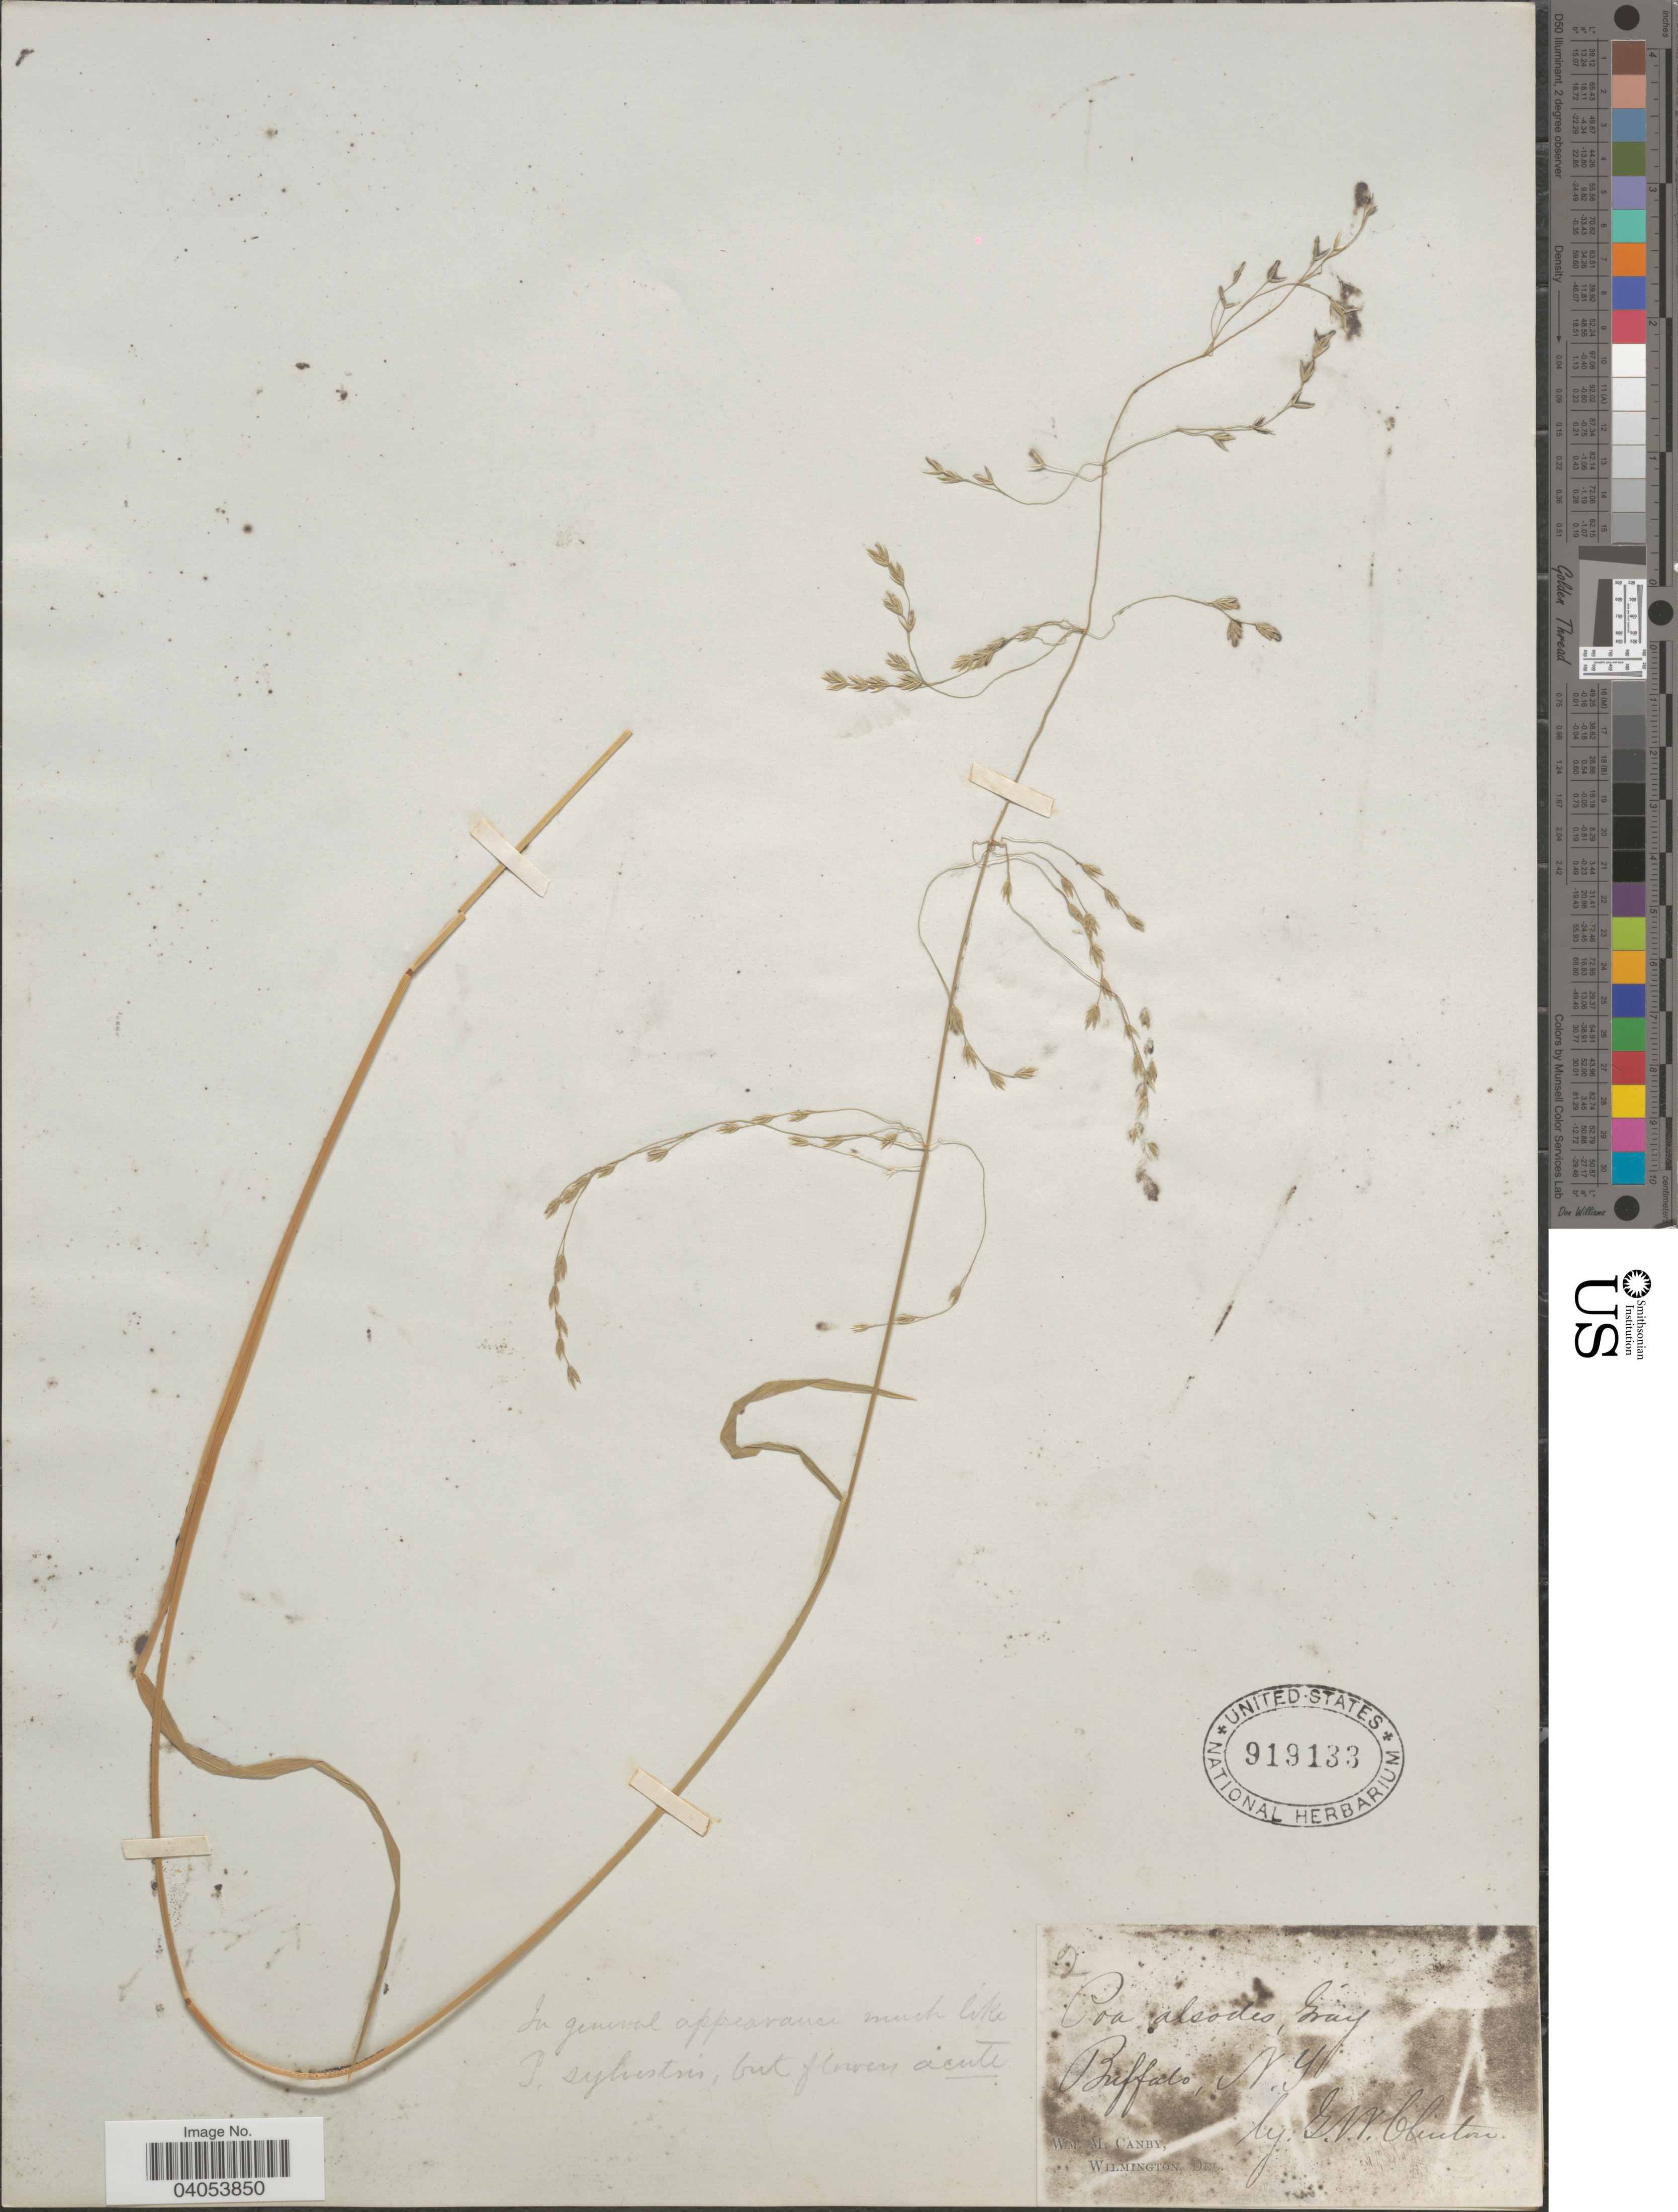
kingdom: Plantae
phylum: Tracheophyta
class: Liliopsida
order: Poales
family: Poaceae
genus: Poa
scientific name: Poa alsodes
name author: A. Gray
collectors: G. W. Clinton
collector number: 2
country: United States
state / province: New York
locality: Buffalo.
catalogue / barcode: US 919133